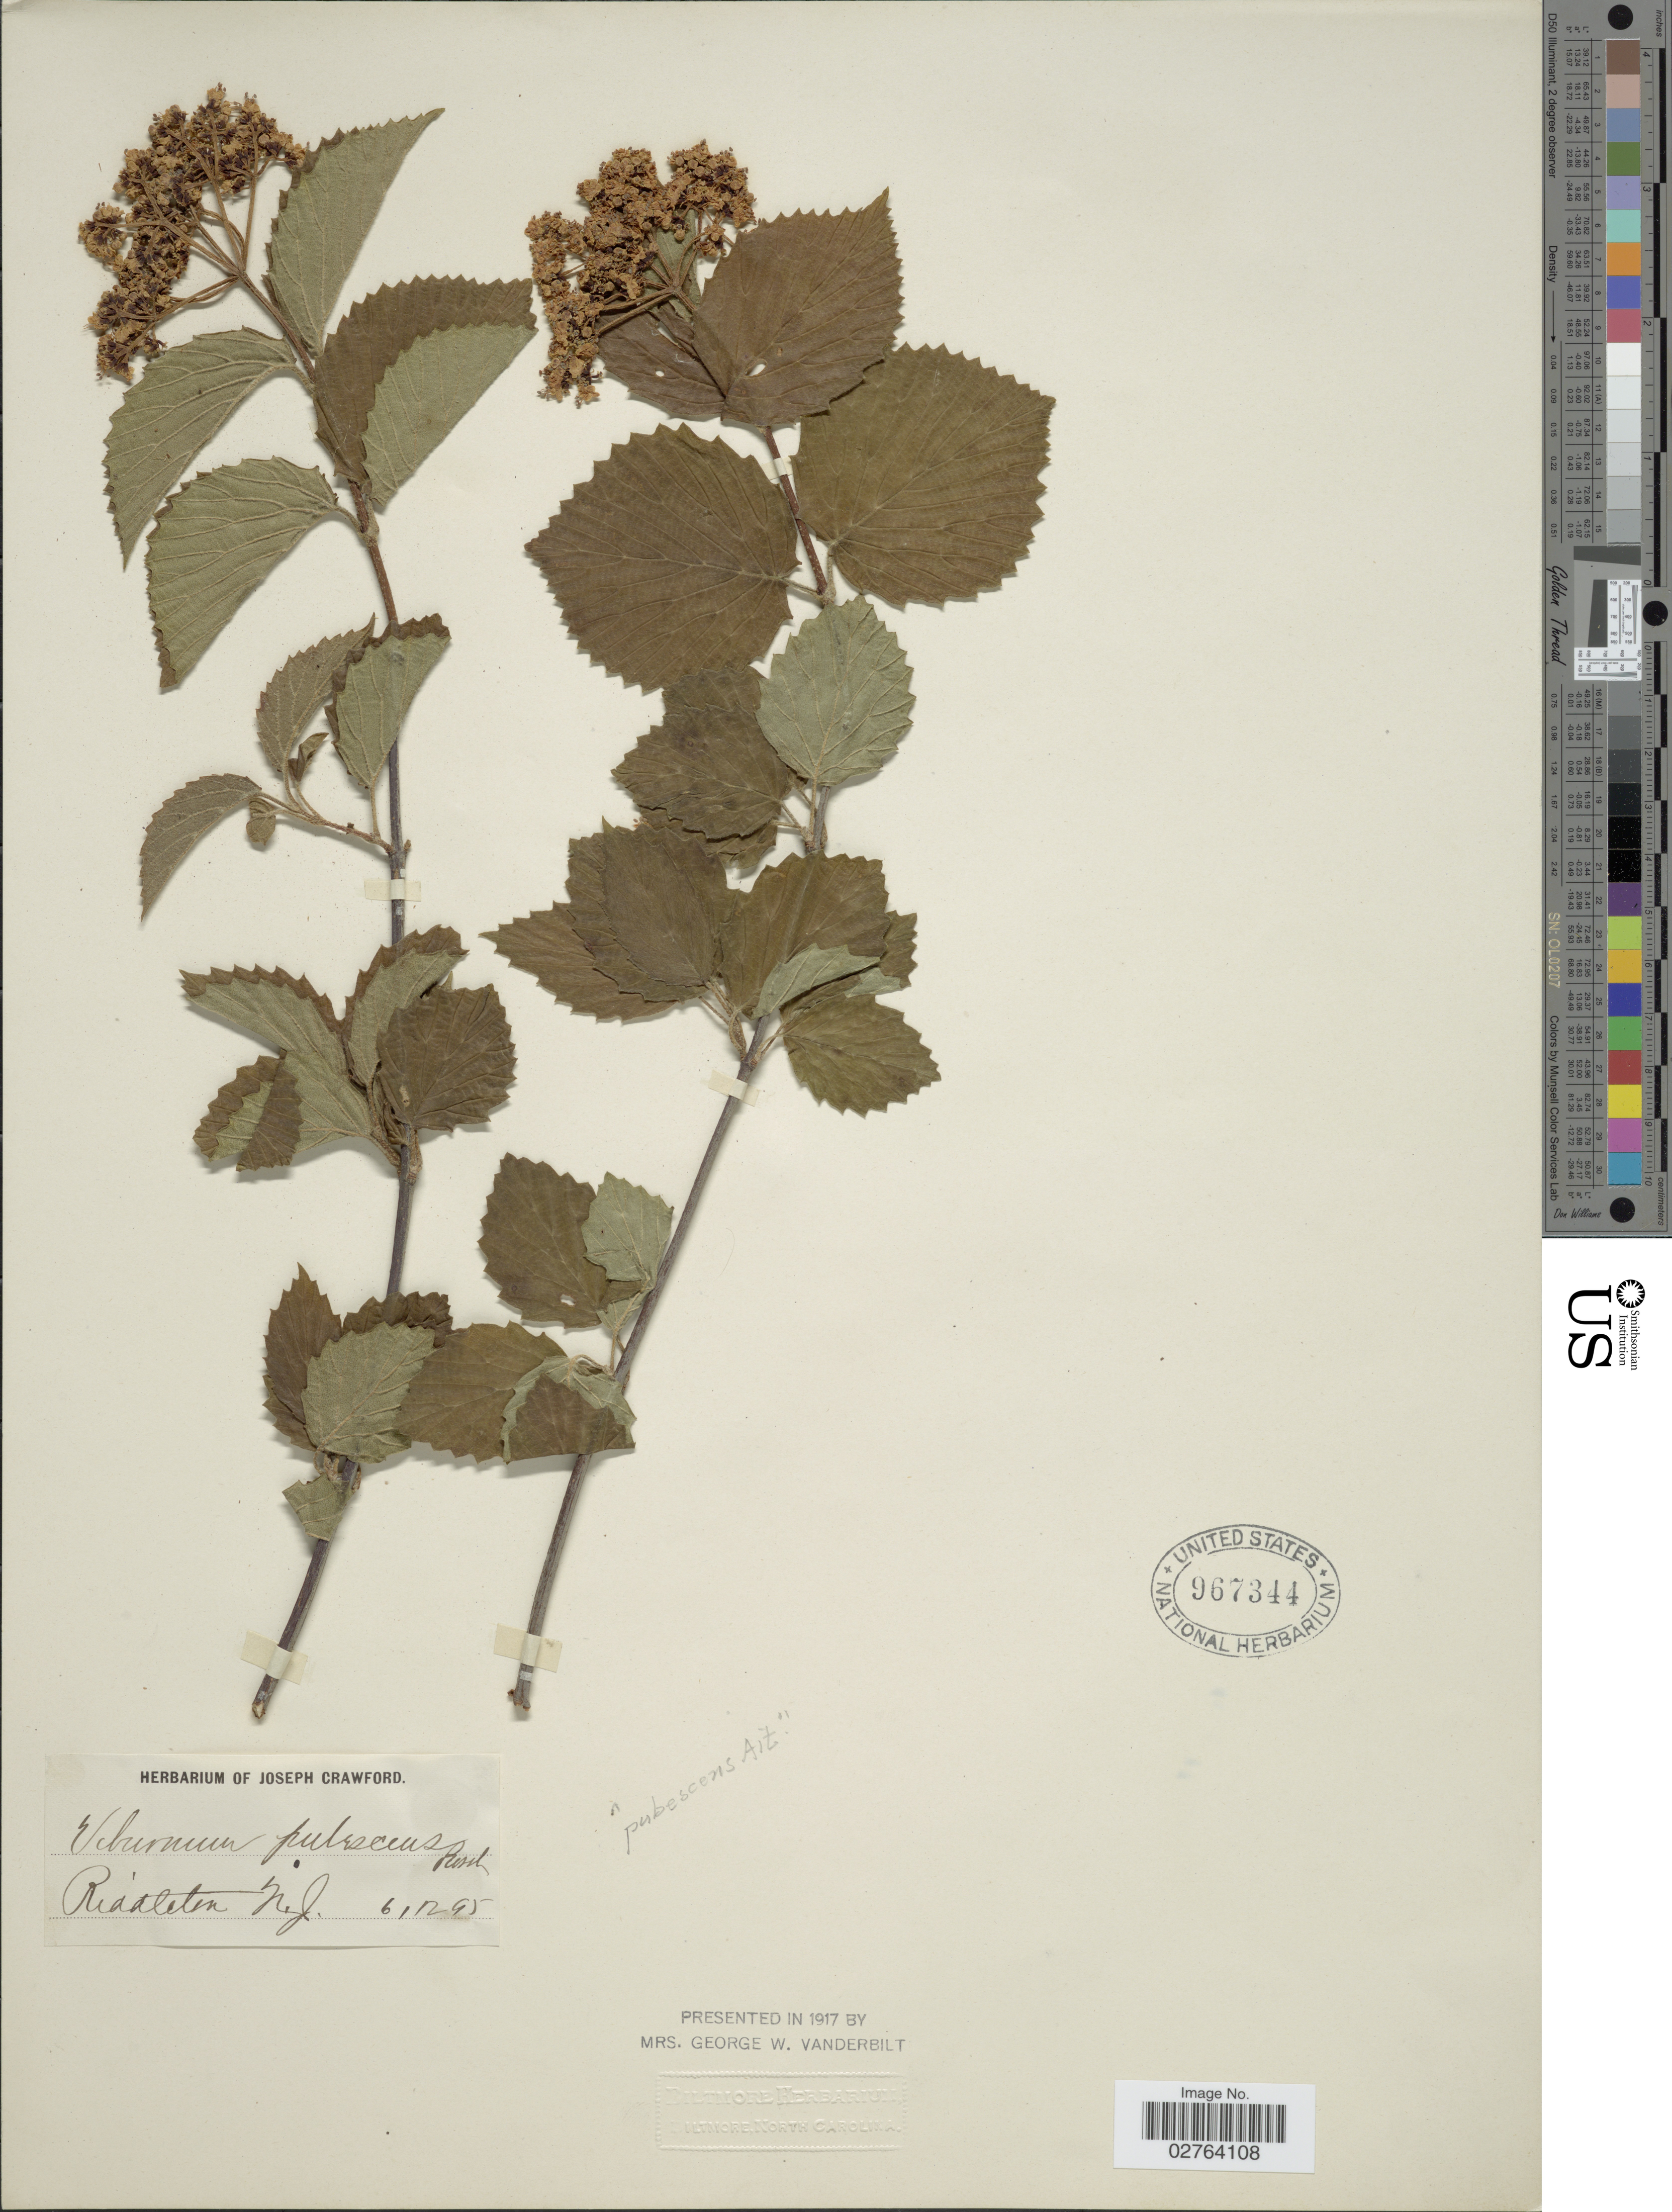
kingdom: Plantae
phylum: Tracheophyta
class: Magnoliopsida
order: Dipsacales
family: Viburnaceae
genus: Viburnum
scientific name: Viburnum pubescens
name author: (Aiton) Pursh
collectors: ex herb. Joseph Crawford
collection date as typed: Transcribed d/m/y: 12/6/95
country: United States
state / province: New Jersey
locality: Riddleton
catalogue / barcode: US 967344